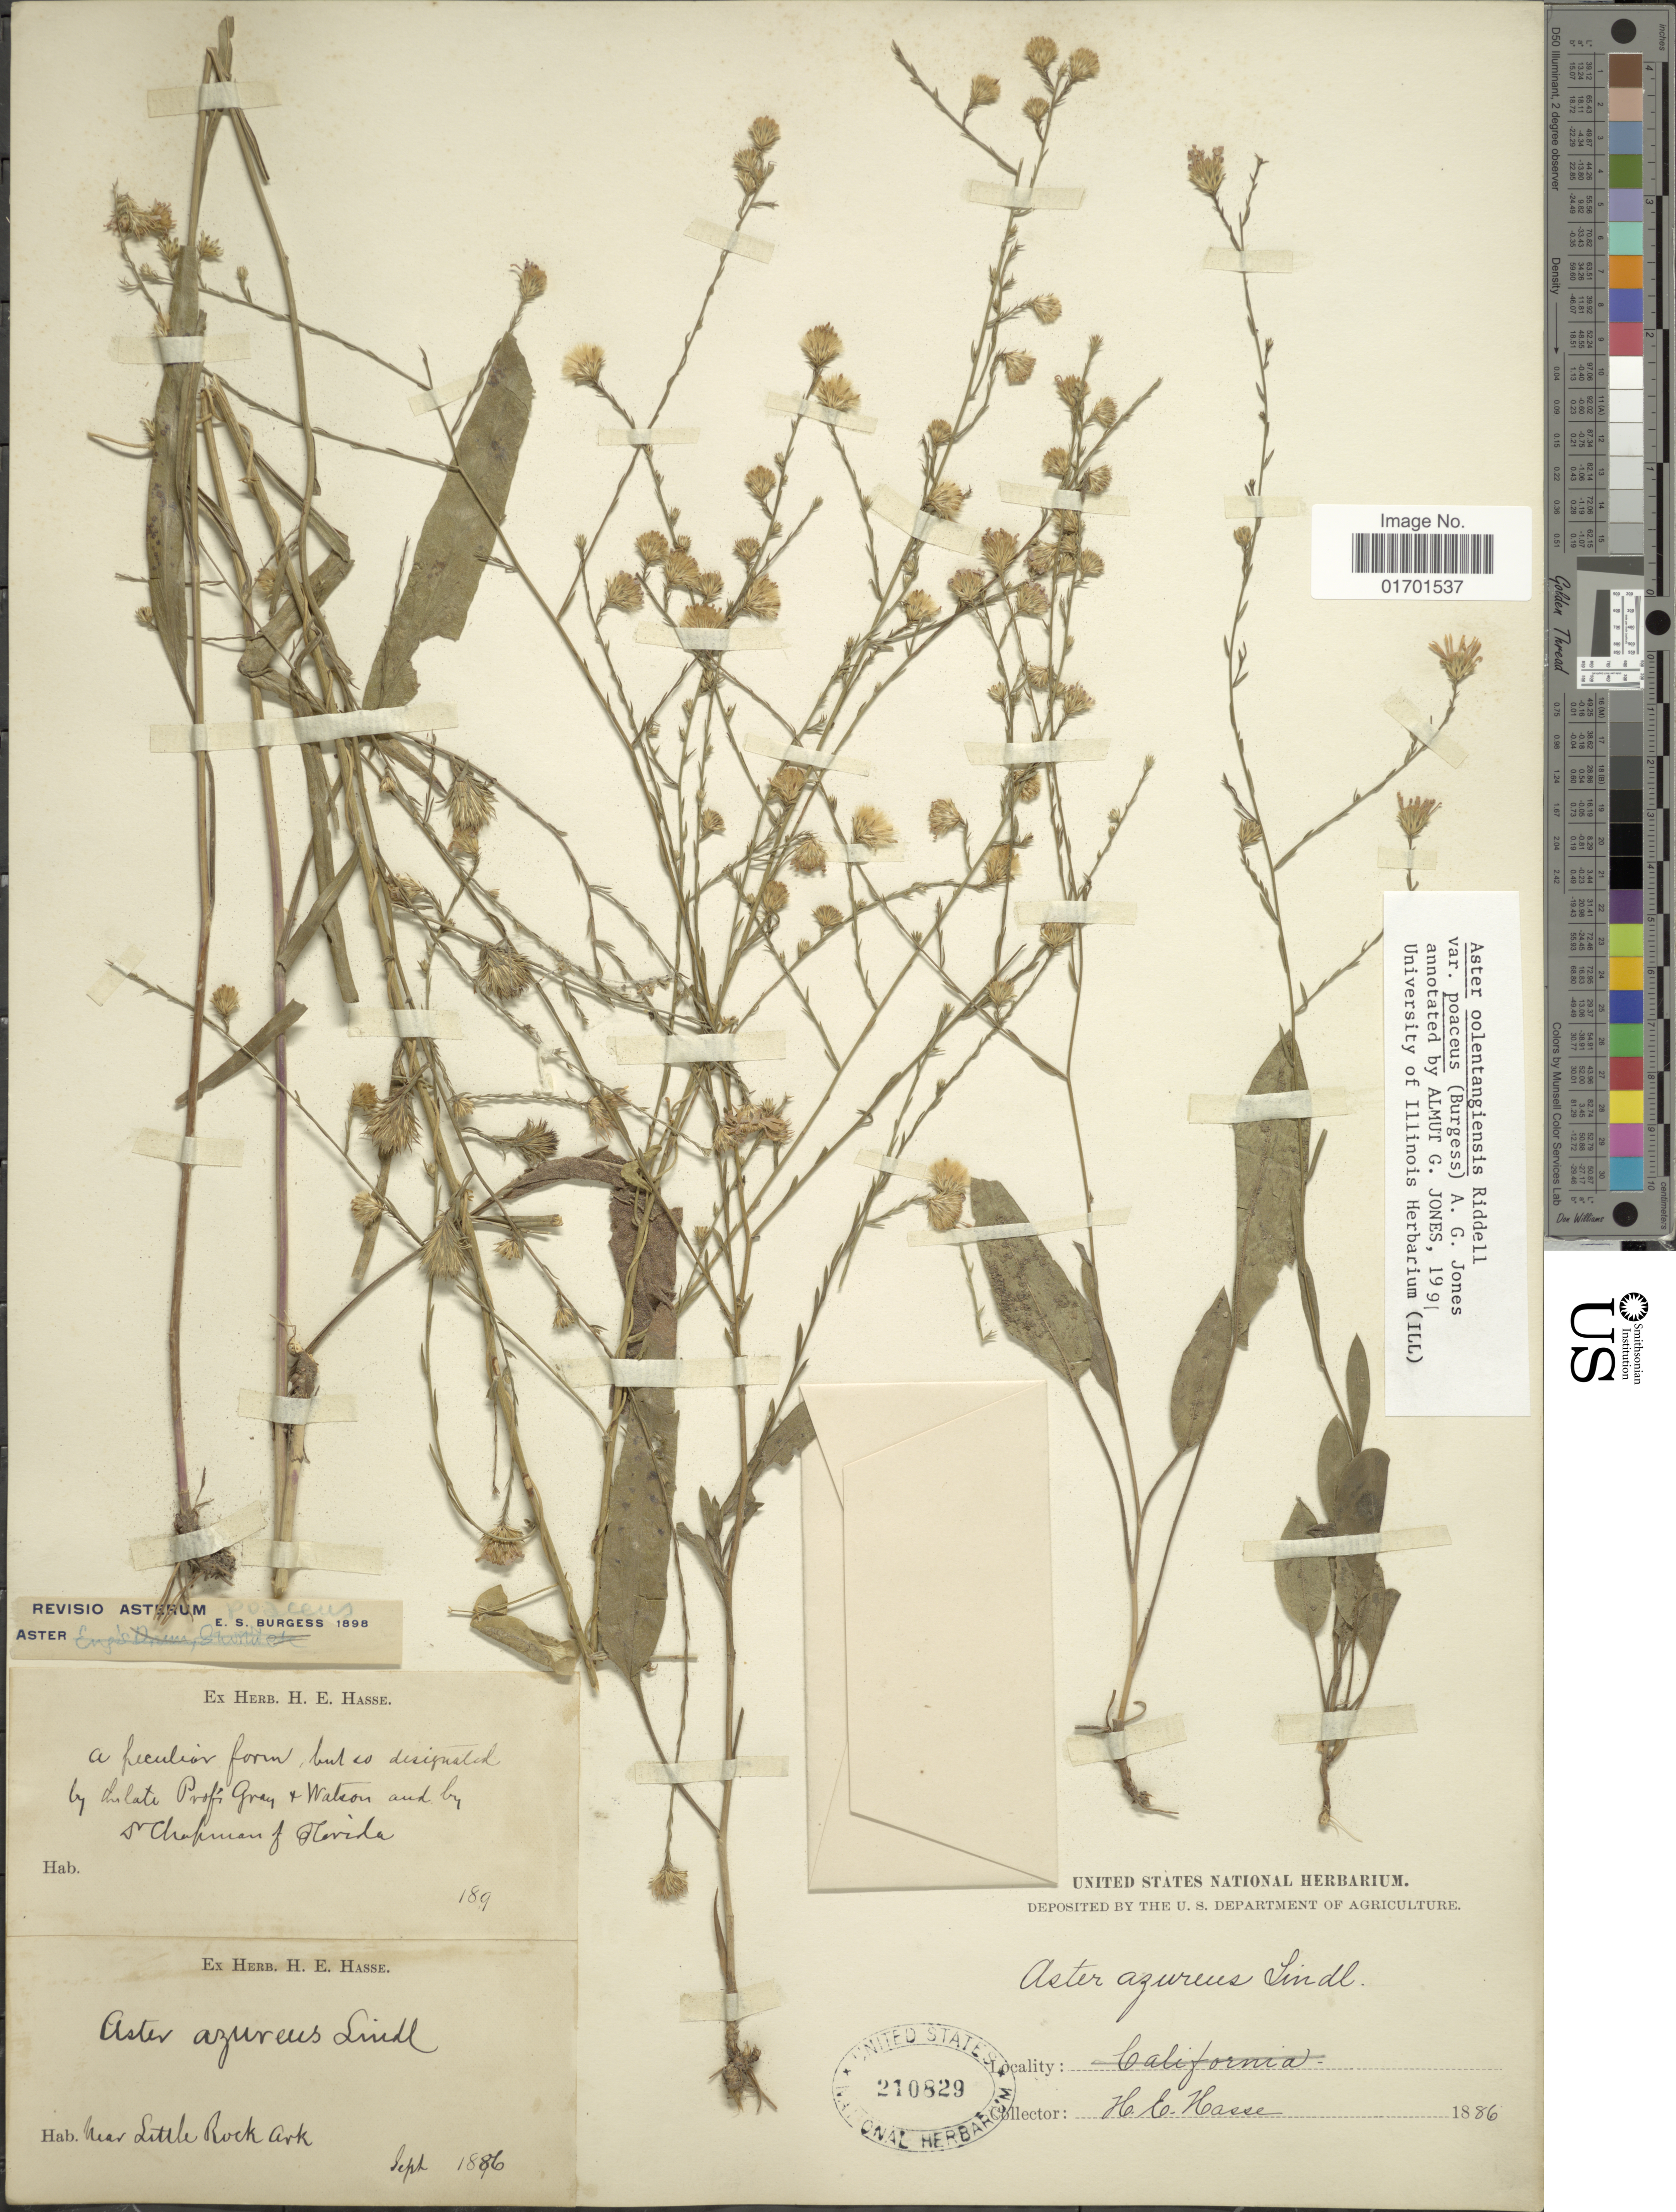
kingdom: Plantae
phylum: Tracheophyta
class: Magnoliopsida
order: Asterales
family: Asteraceae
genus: Symphyotrichum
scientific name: Symphyotrichum oolentangiense var. poaceum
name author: (E.S. Burgess) G.L. Nesom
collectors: H. E. Hasse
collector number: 189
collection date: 1886-09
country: United States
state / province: Arkansas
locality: Near Little Rock Ark.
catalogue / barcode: US 210829